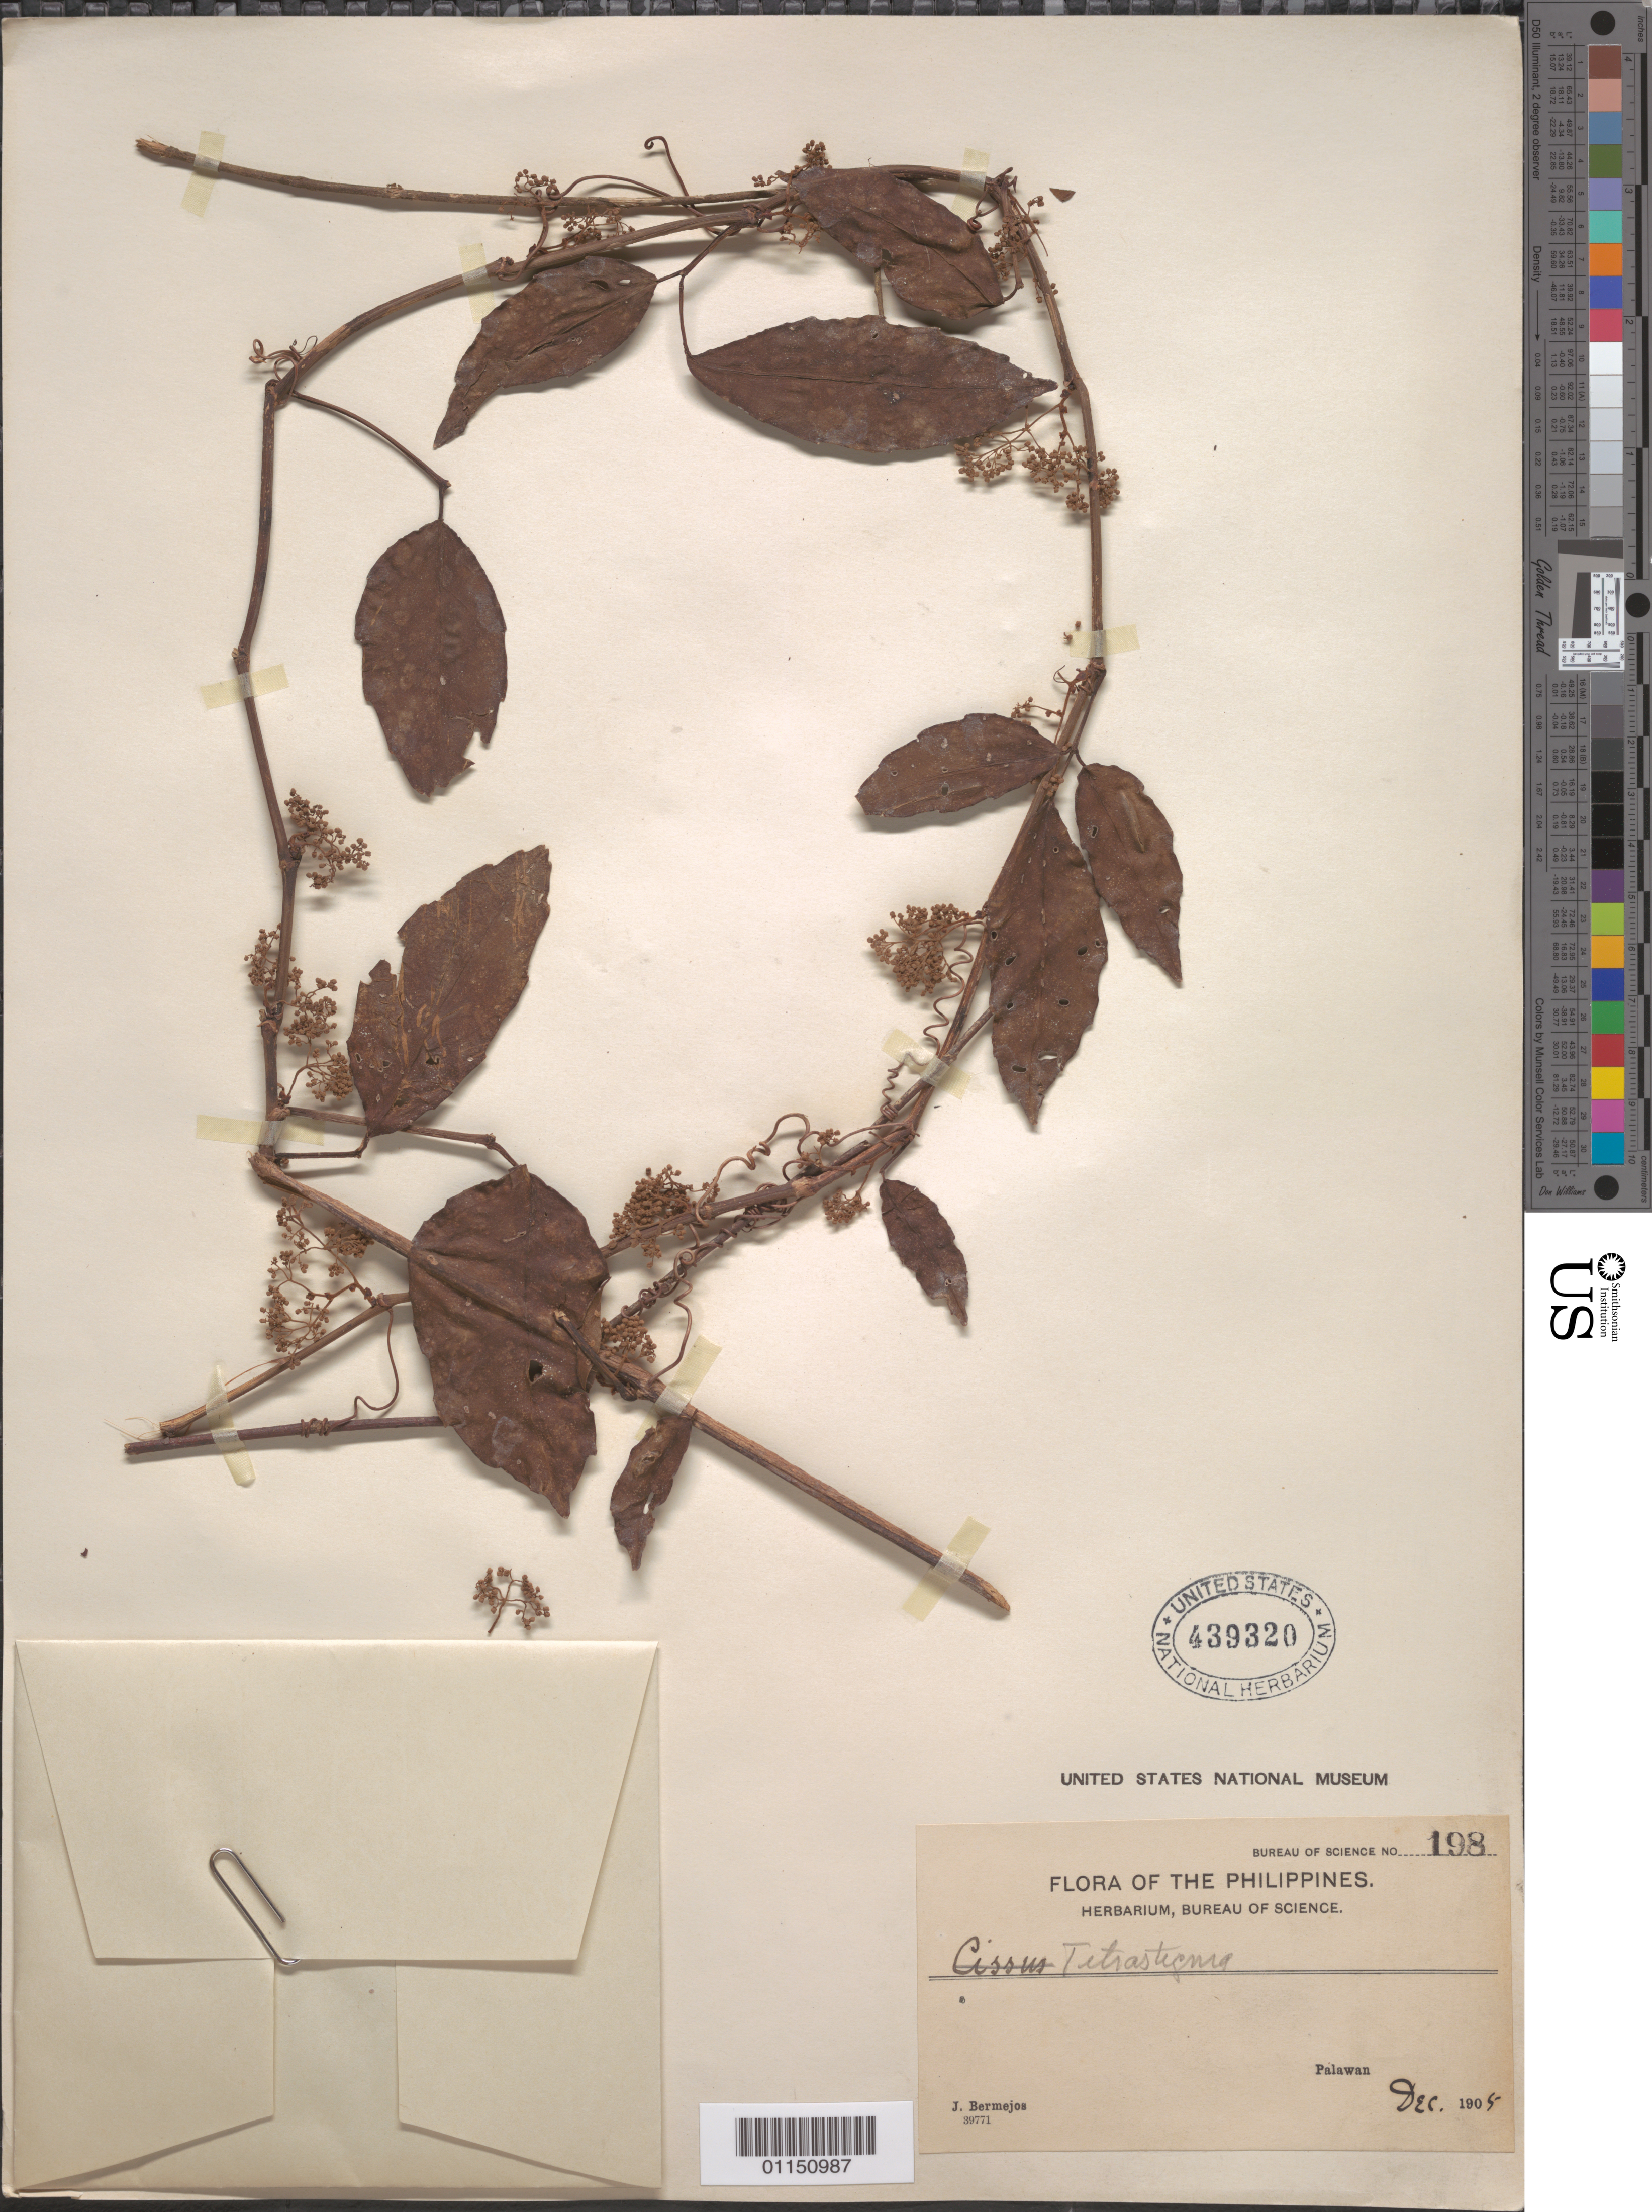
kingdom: Plantae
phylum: Tracheophyta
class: Magnoliopsida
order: Vitales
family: Vitaceae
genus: Tetrastigma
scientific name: Tetrastigma sp.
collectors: J. Bermejos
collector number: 198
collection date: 1905-12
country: Philippines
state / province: Mimaropa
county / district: Palawan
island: Palawan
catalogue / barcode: US 439320